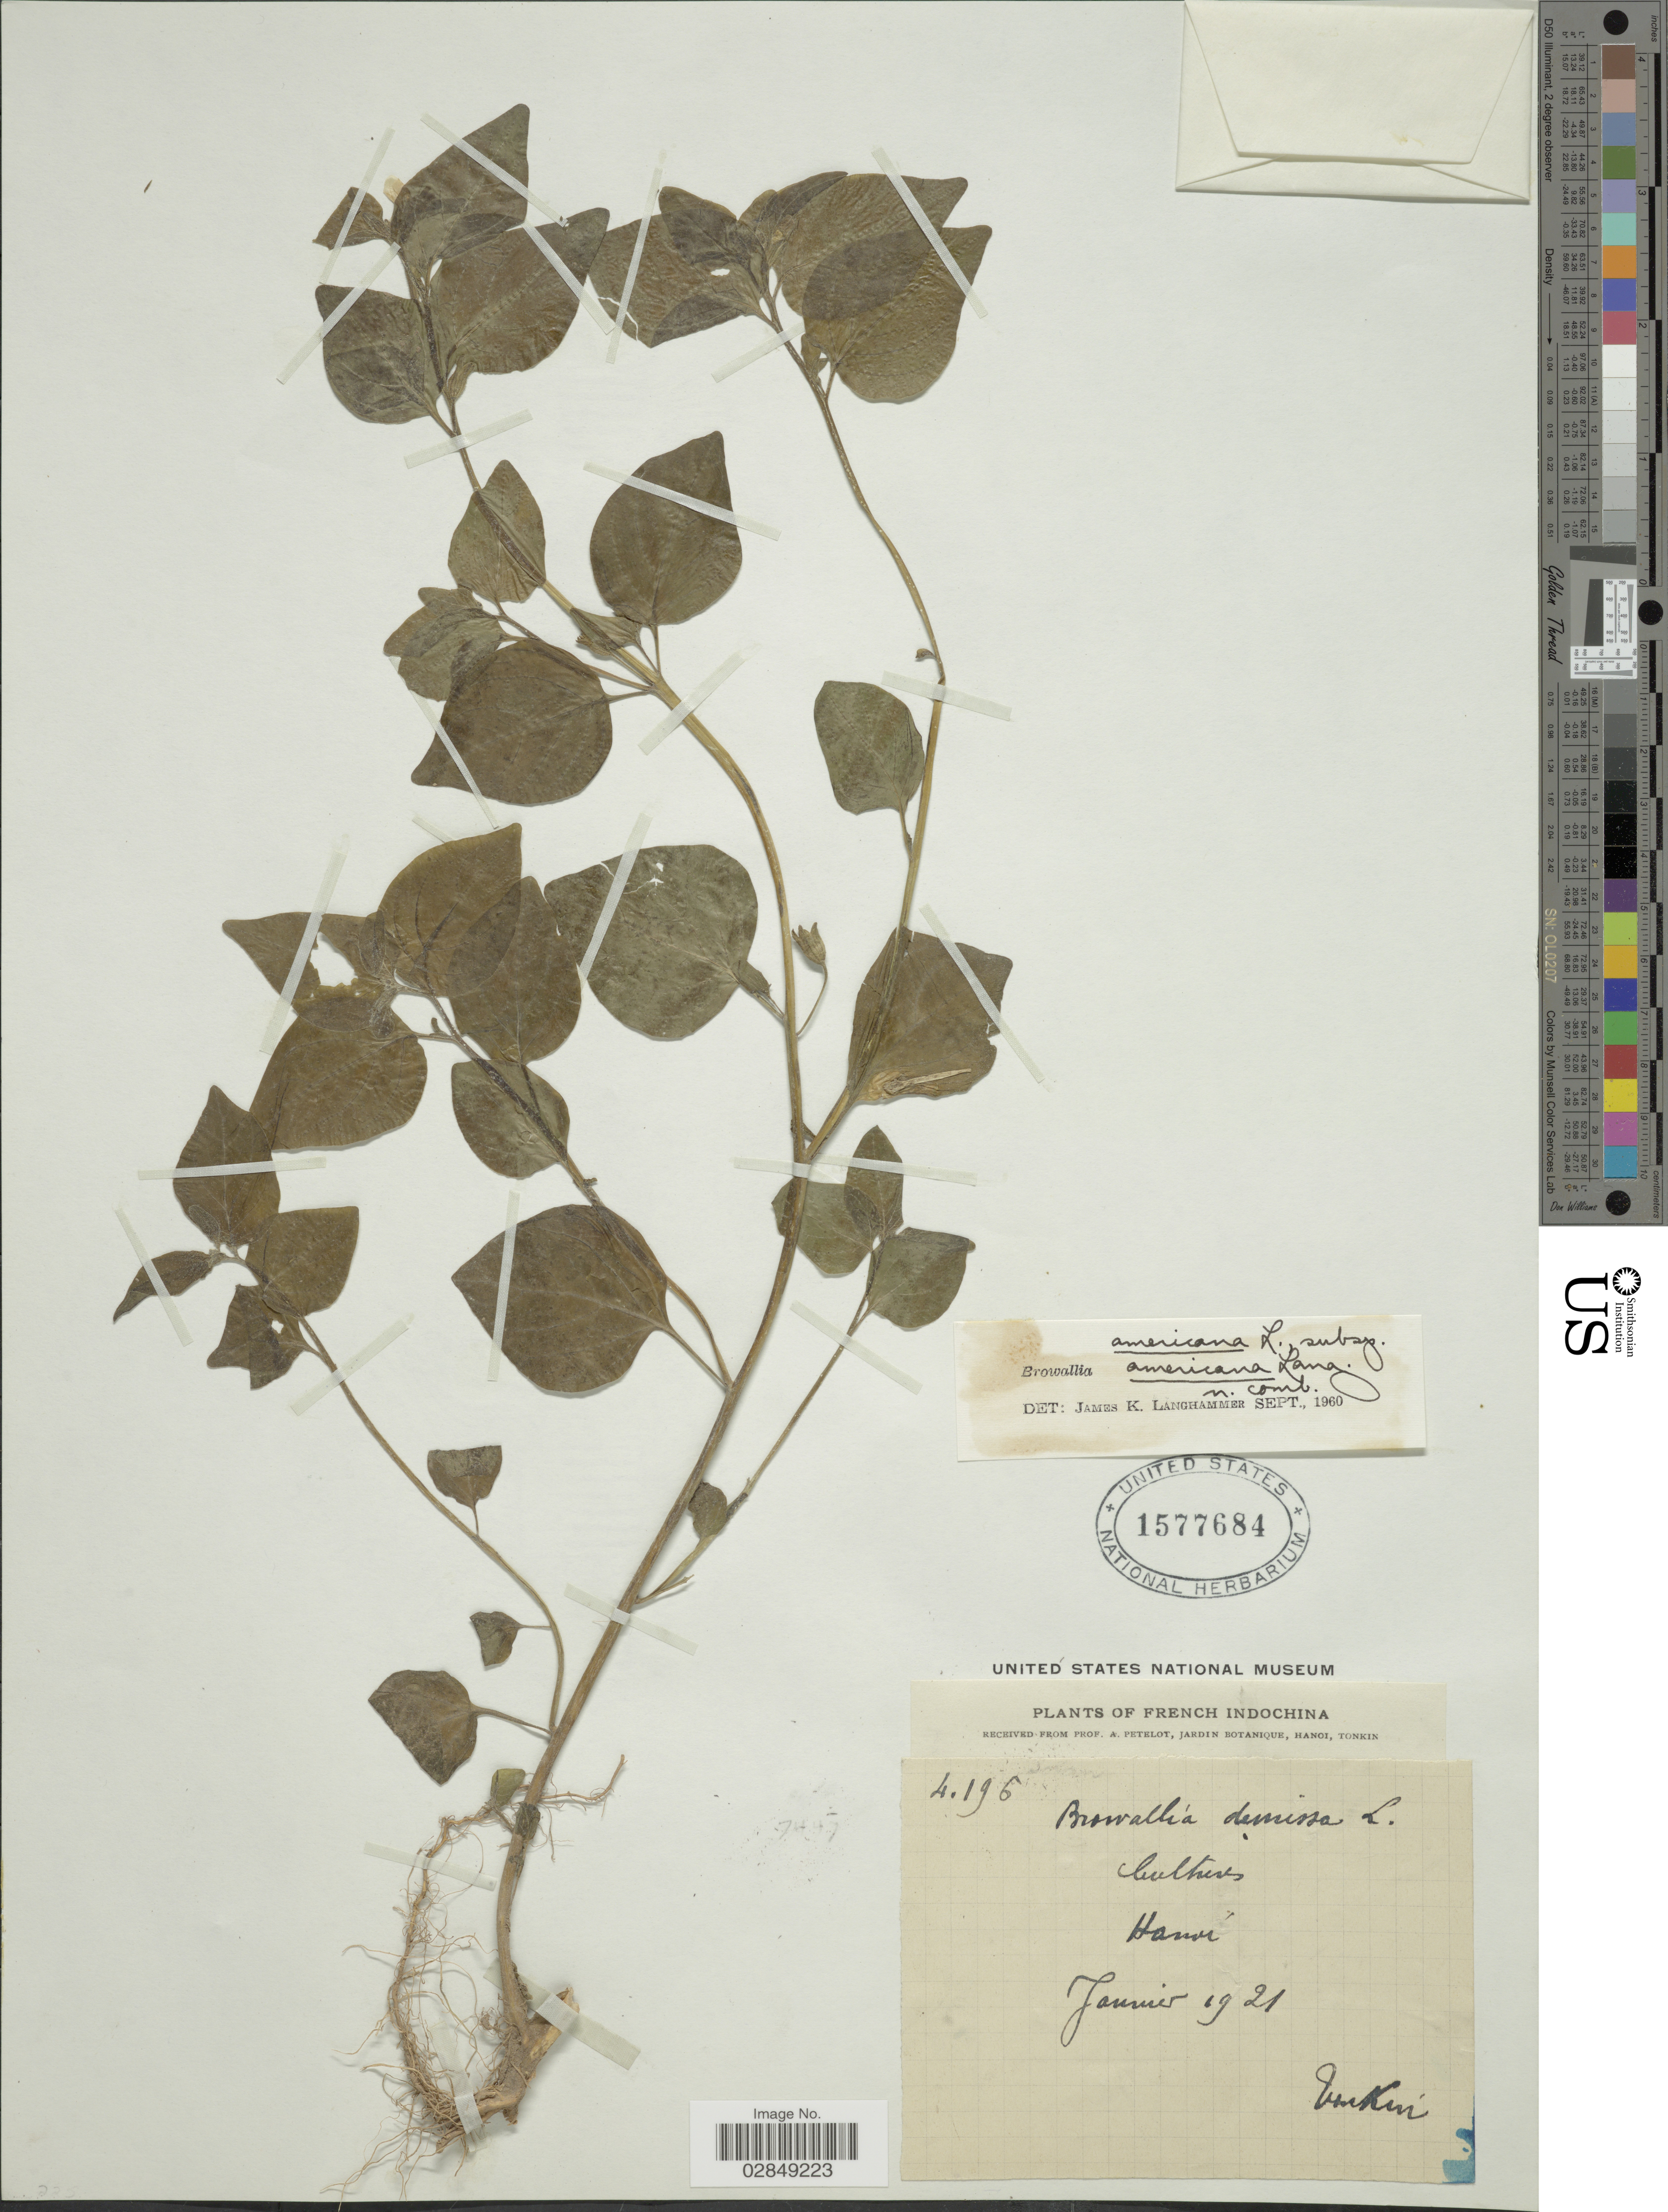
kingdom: Plantae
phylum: Tracheophyta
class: Magnoliopsida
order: Solanales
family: Solanaceae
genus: Browallia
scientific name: Browallia americana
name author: L.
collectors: A. Petelot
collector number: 4196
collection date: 1921-01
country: Vietnam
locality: French Indochina. Tonkin. Hanoi.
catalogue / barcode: US 1577684